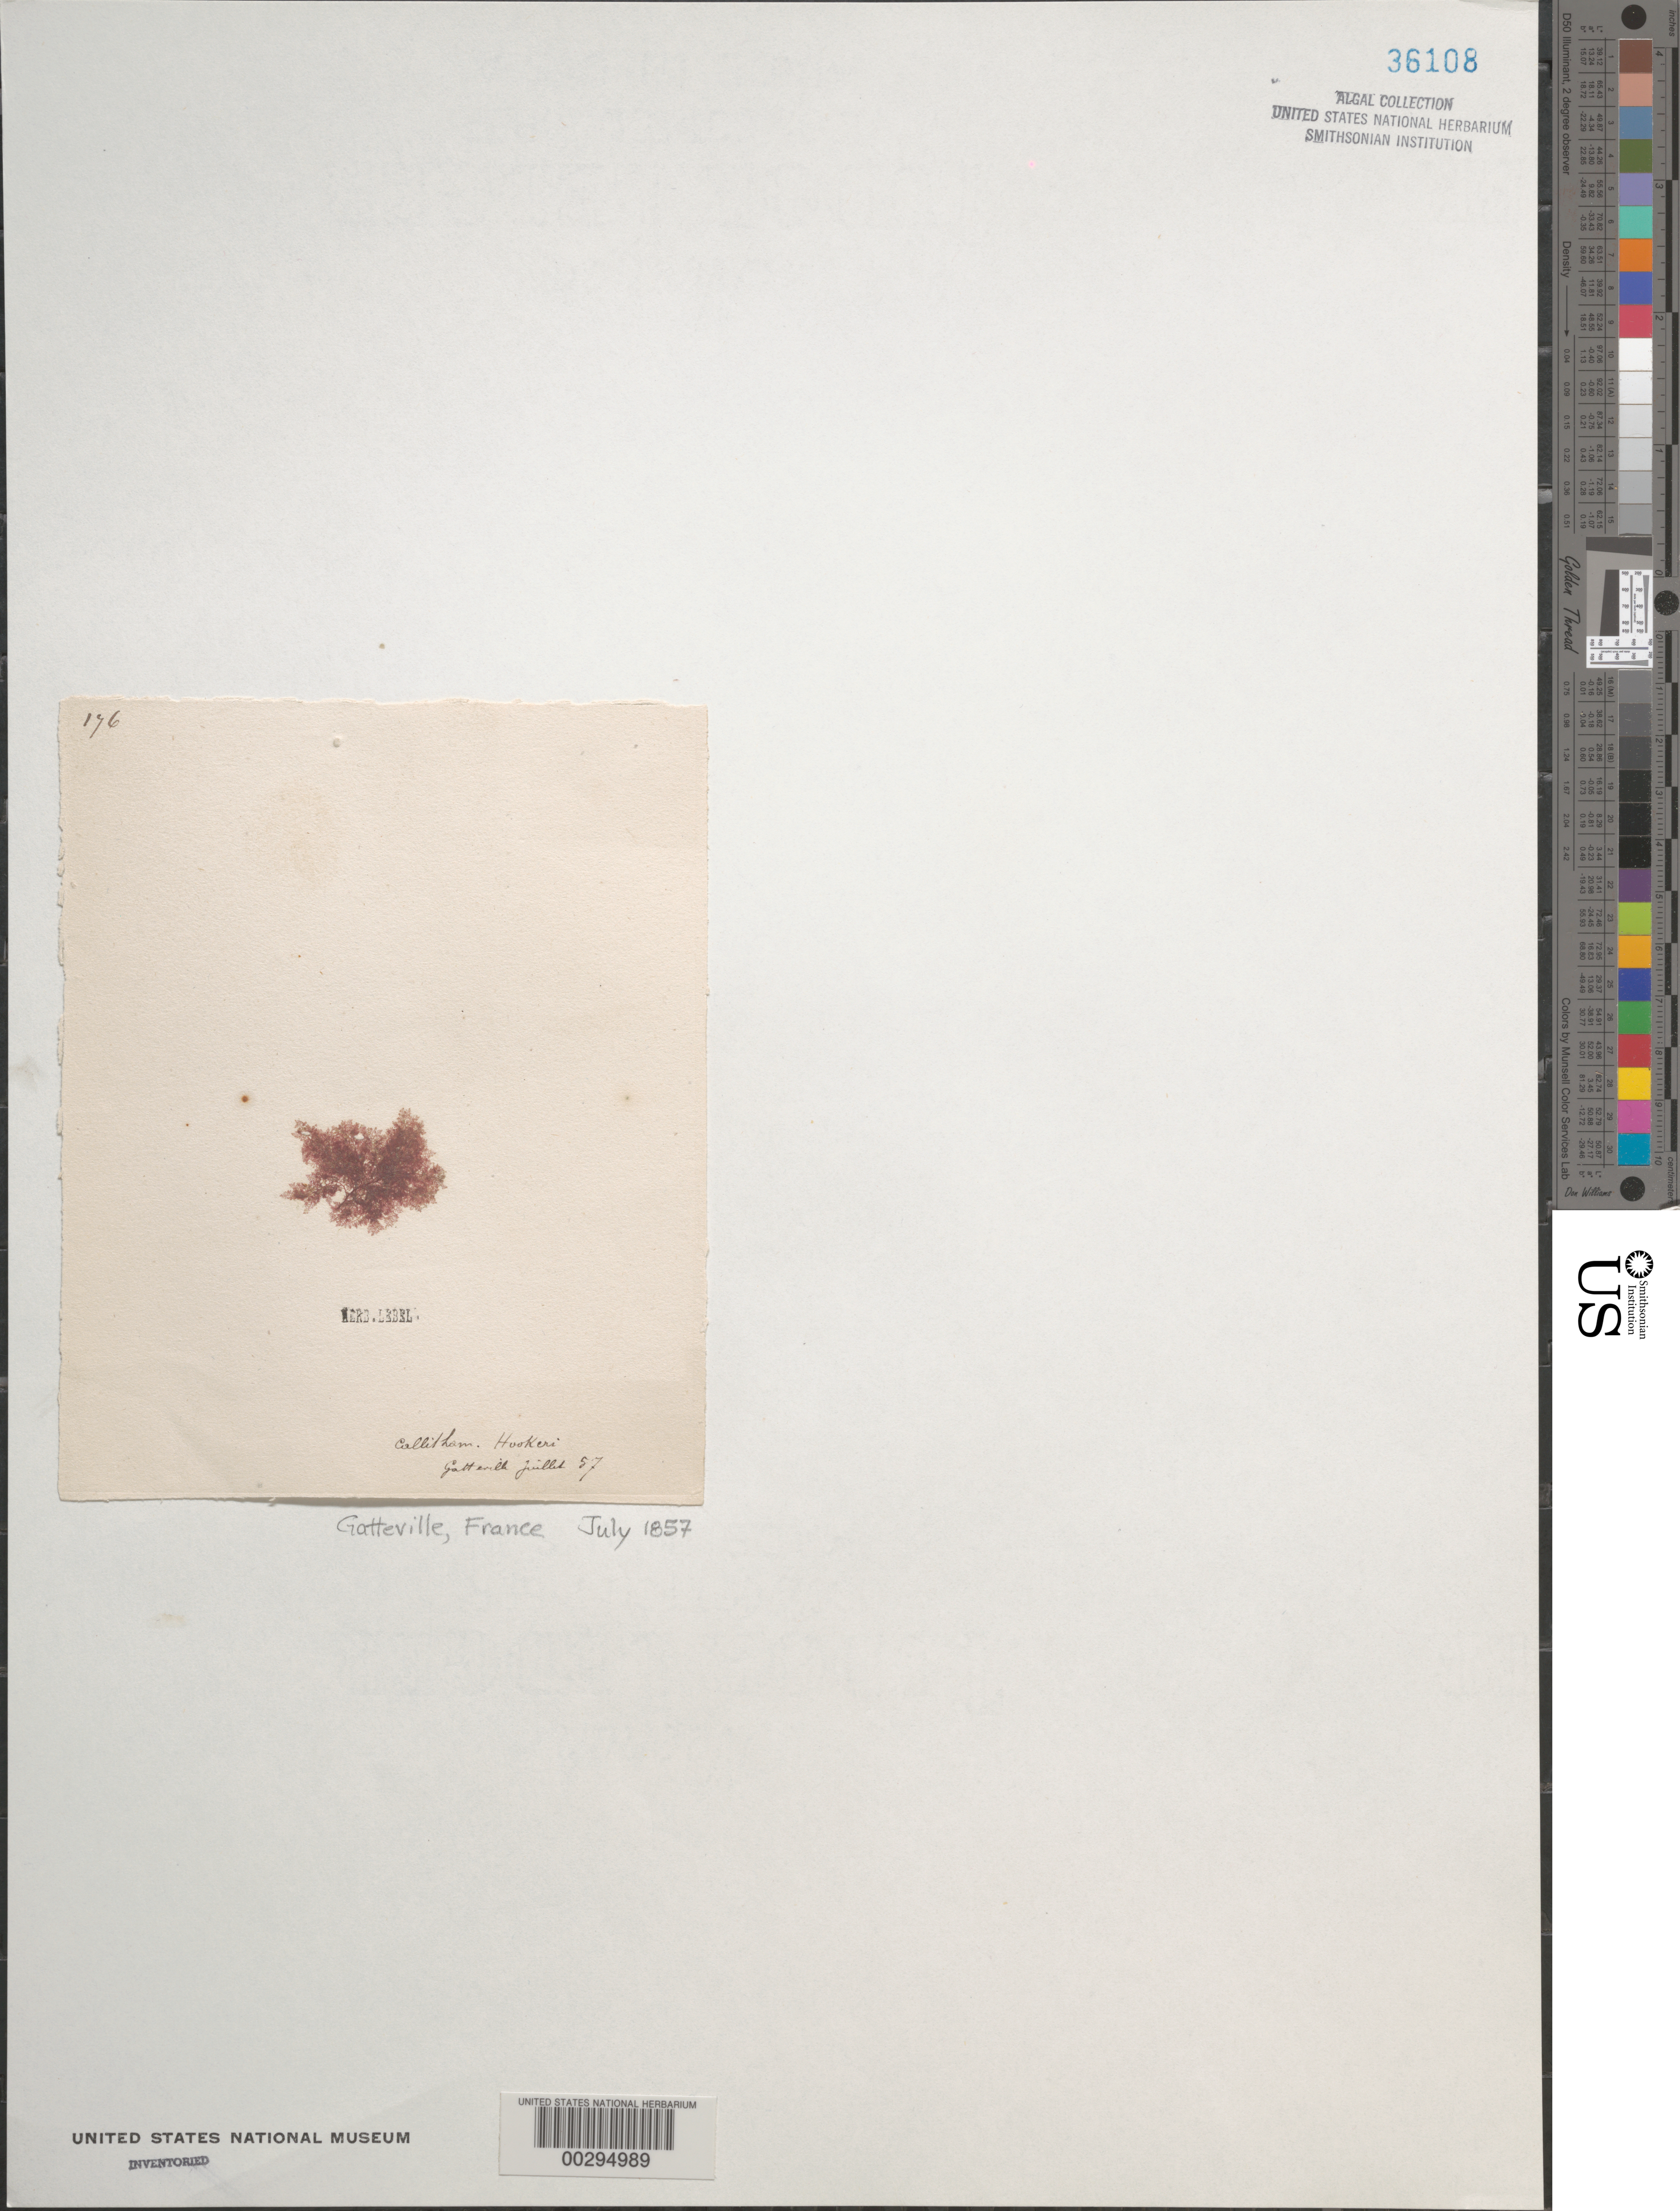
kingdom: Plantae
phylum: Rhodophyta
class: Florideophyceae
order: Ceramiales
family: Callithamniaceae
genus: Gaillona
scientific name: Gaillona hookeri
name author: (Dillwyn) A. Athanasiadis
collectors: J. Lebel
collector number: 176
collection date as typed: Jul 1857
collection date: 1857-07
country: France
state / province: Normandie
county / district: Manche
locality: Gatteville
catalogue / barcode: US 36108